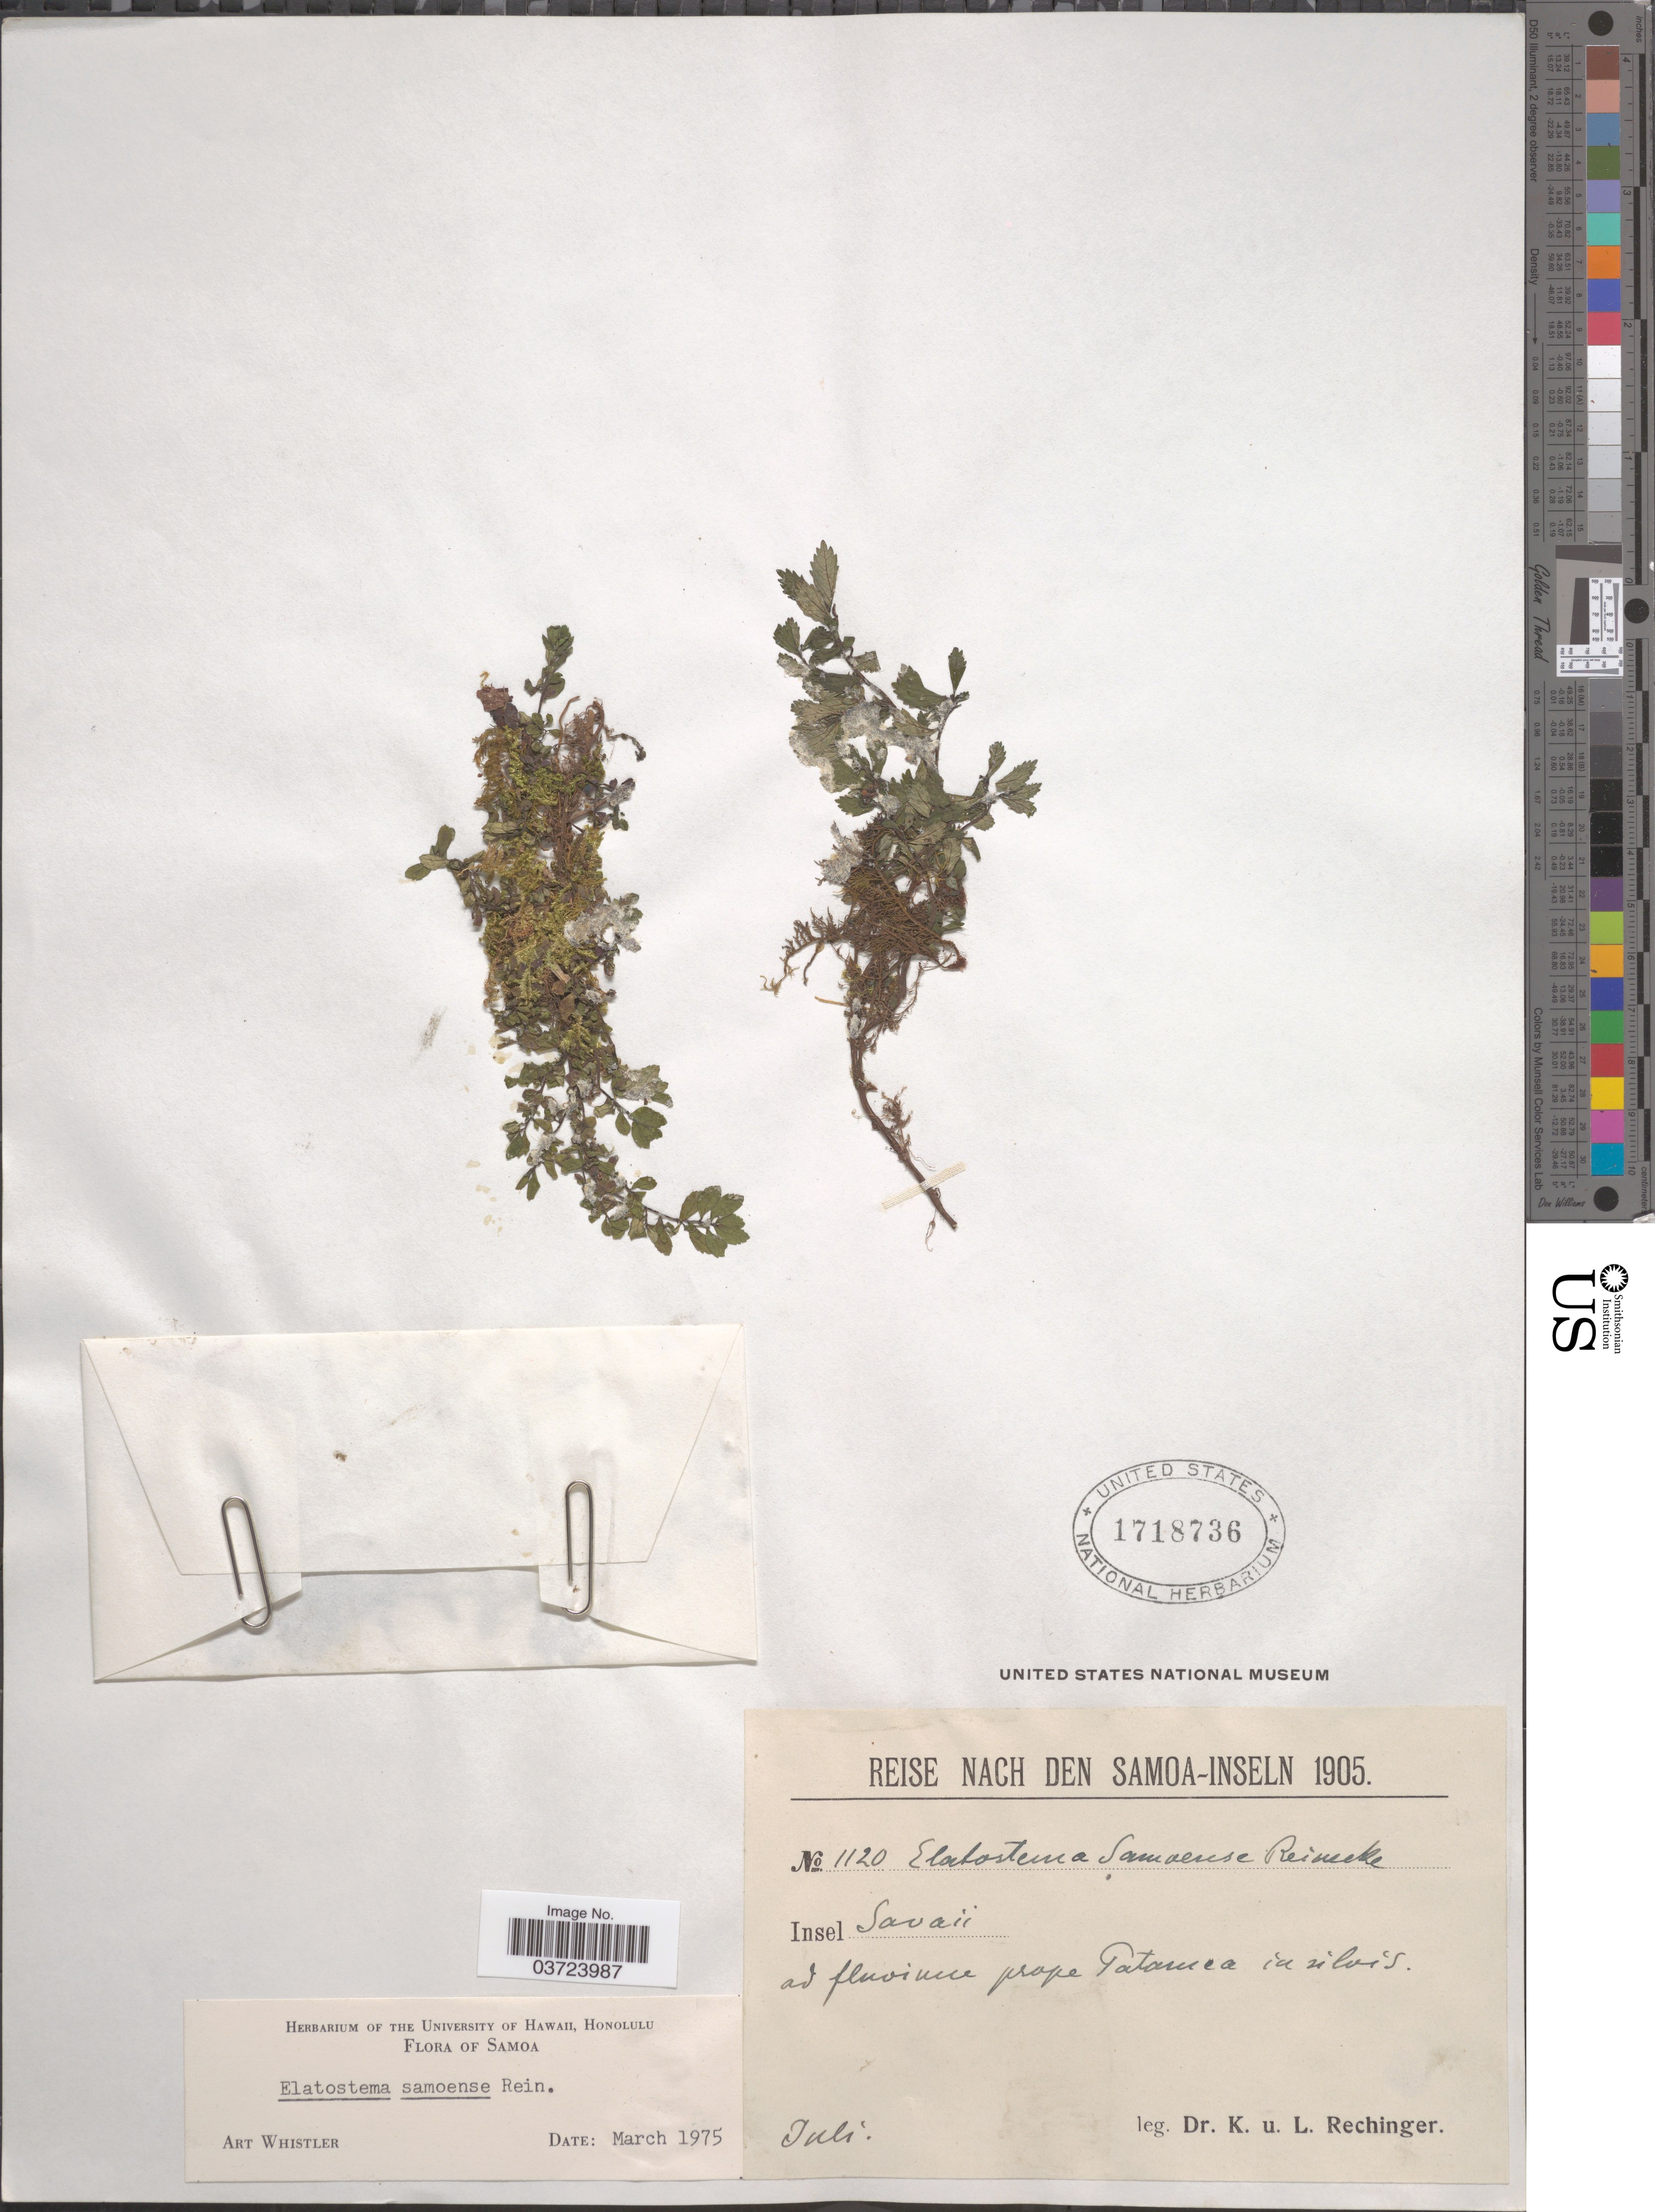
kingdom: Plantae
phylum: Tracheophyta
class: Magnoliopsida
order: Rosales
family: Urticaceae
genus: Elatostema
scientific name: Elatostema samoense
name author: Reinecke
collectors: K. Rechinger & L. Rechinger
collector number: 1120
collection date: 1905-07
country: Samoa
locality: Reise Nach Den Samoa-Inseln. Insel Savaii. Ad fluvinice prope Patamea In silvis.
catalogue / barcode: US 1718736